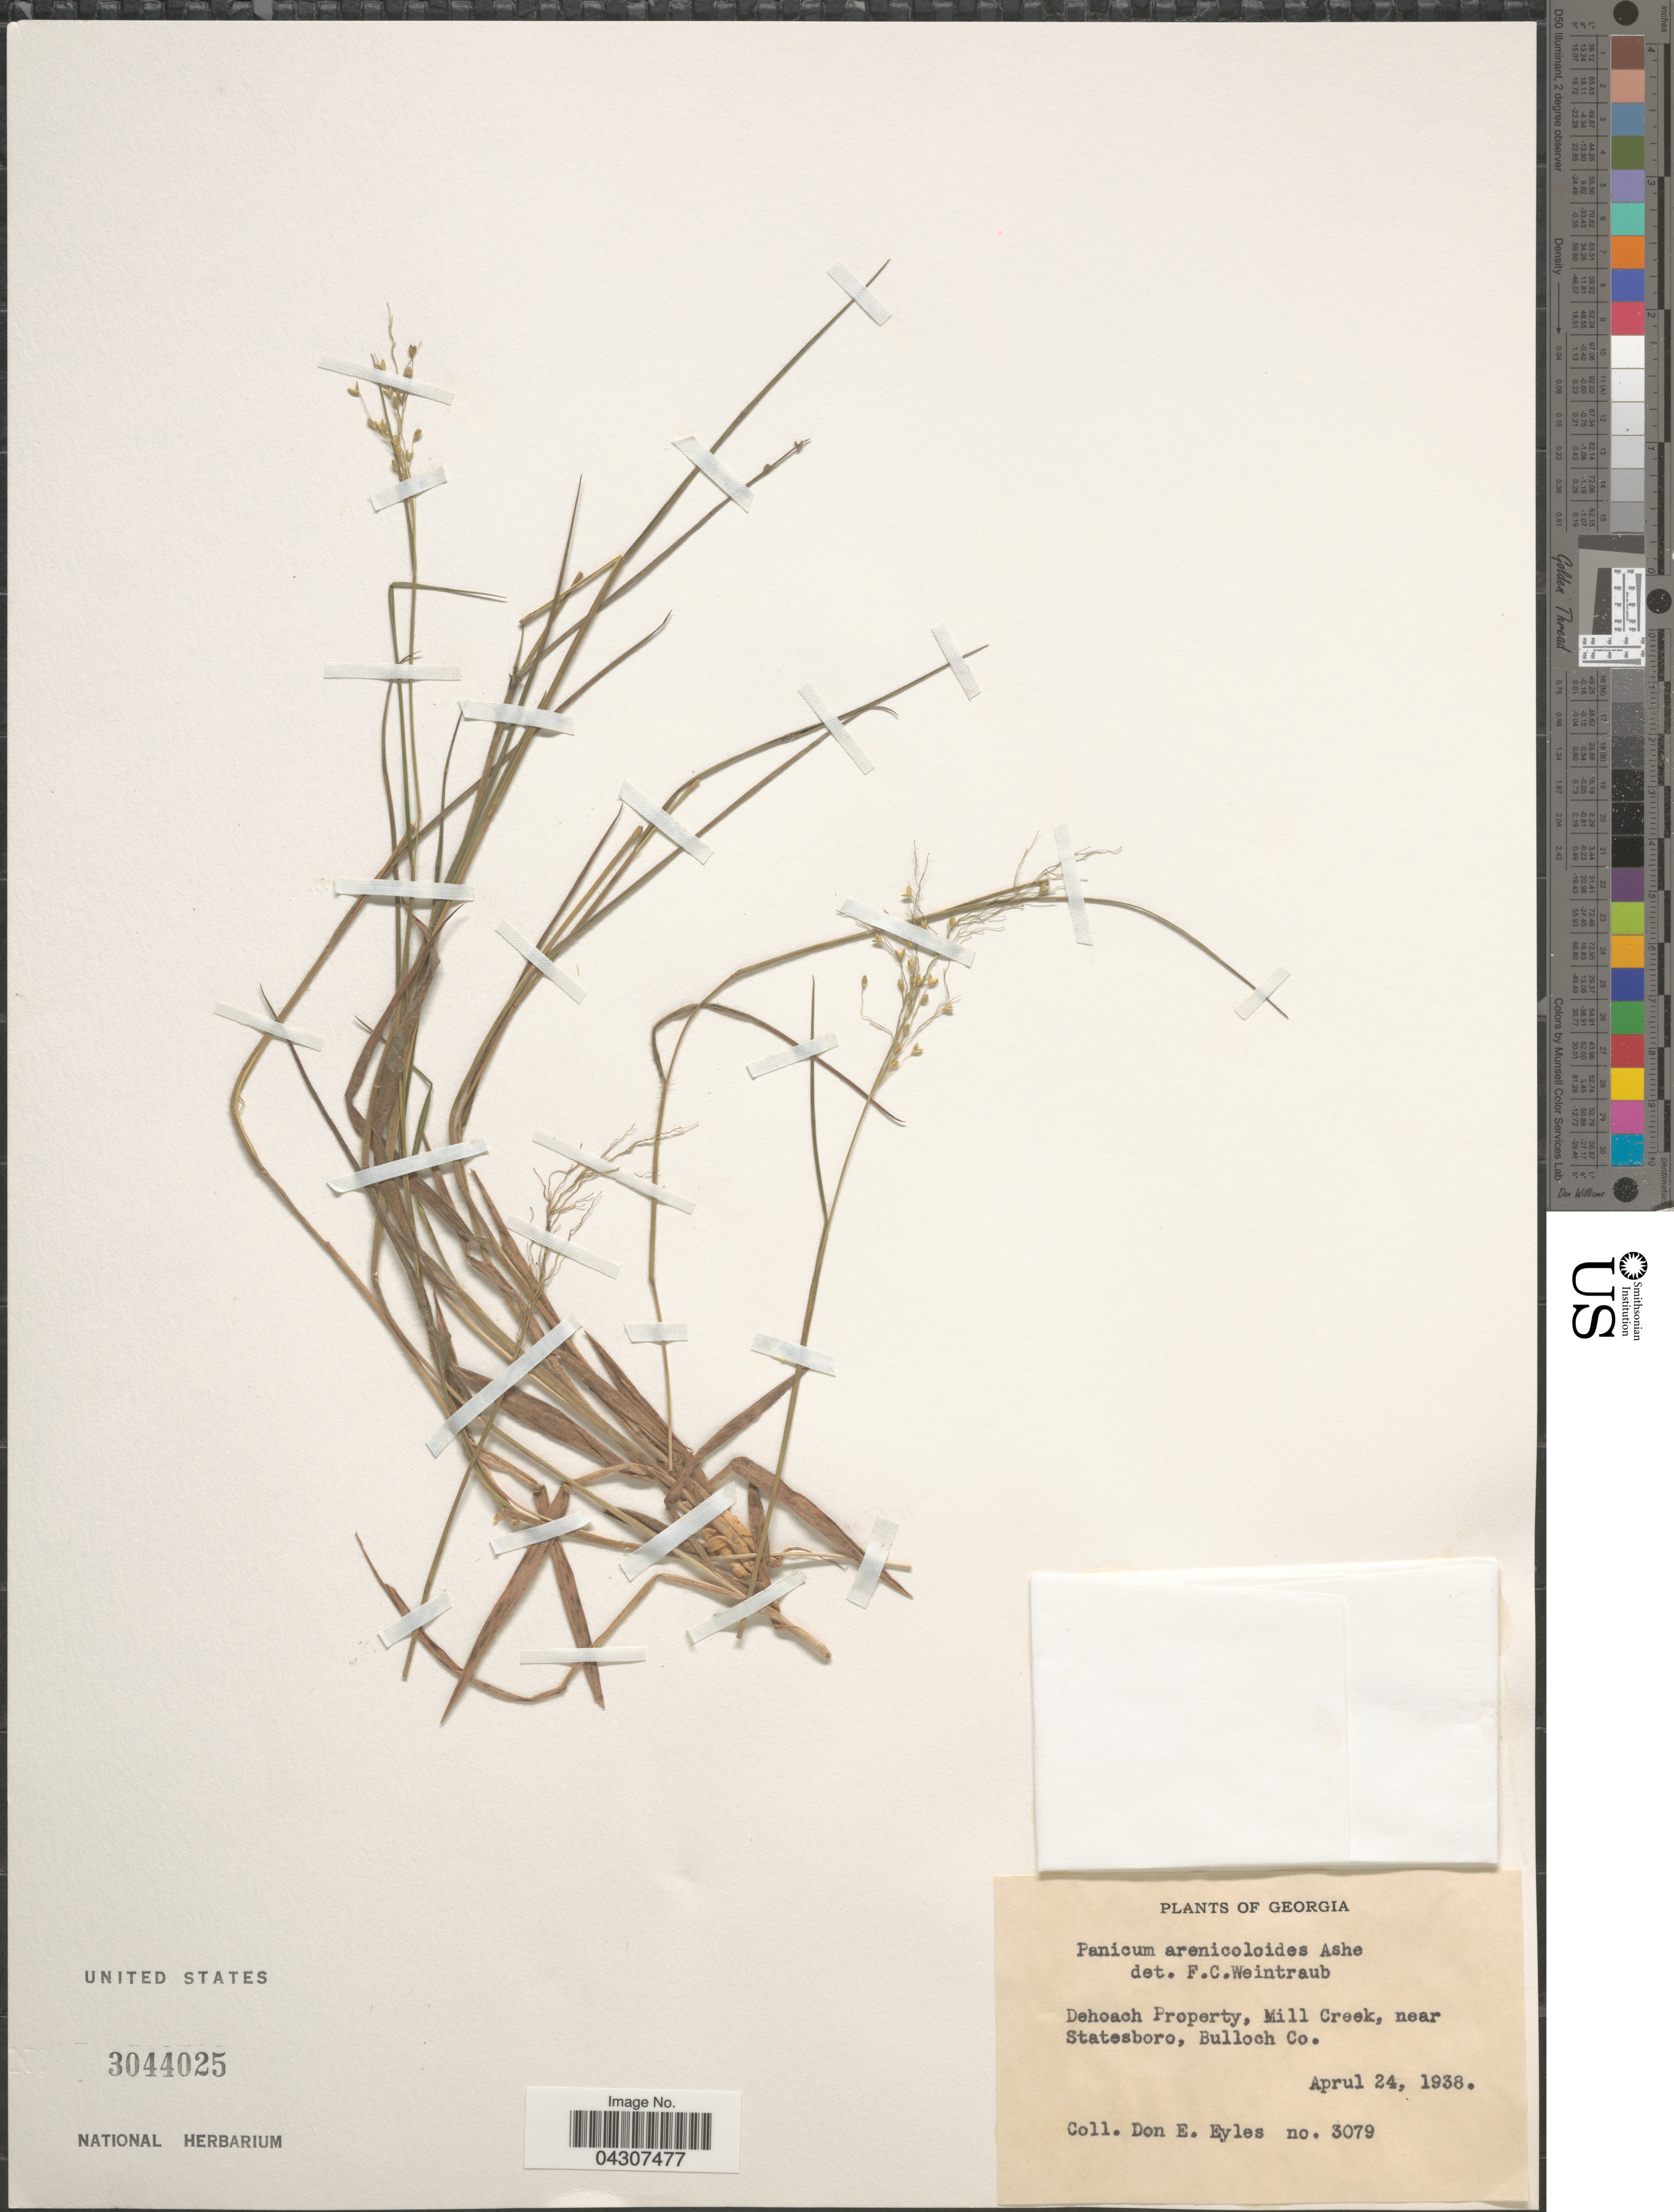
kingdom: Plantae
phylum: Tracheophyta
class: Liliopsida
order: Poales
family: Poaceae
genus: Dichanthelium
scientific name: Dichanthelium aciculare var. ramosum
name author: (Griseb.) Davidse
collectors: D. Eyles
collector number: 3079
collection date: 1938-04-24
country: United States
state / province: Georgia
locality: Dehoach Property, Mill Creek, near Statesboro, Bulloch Co.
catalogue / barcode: US 3044025